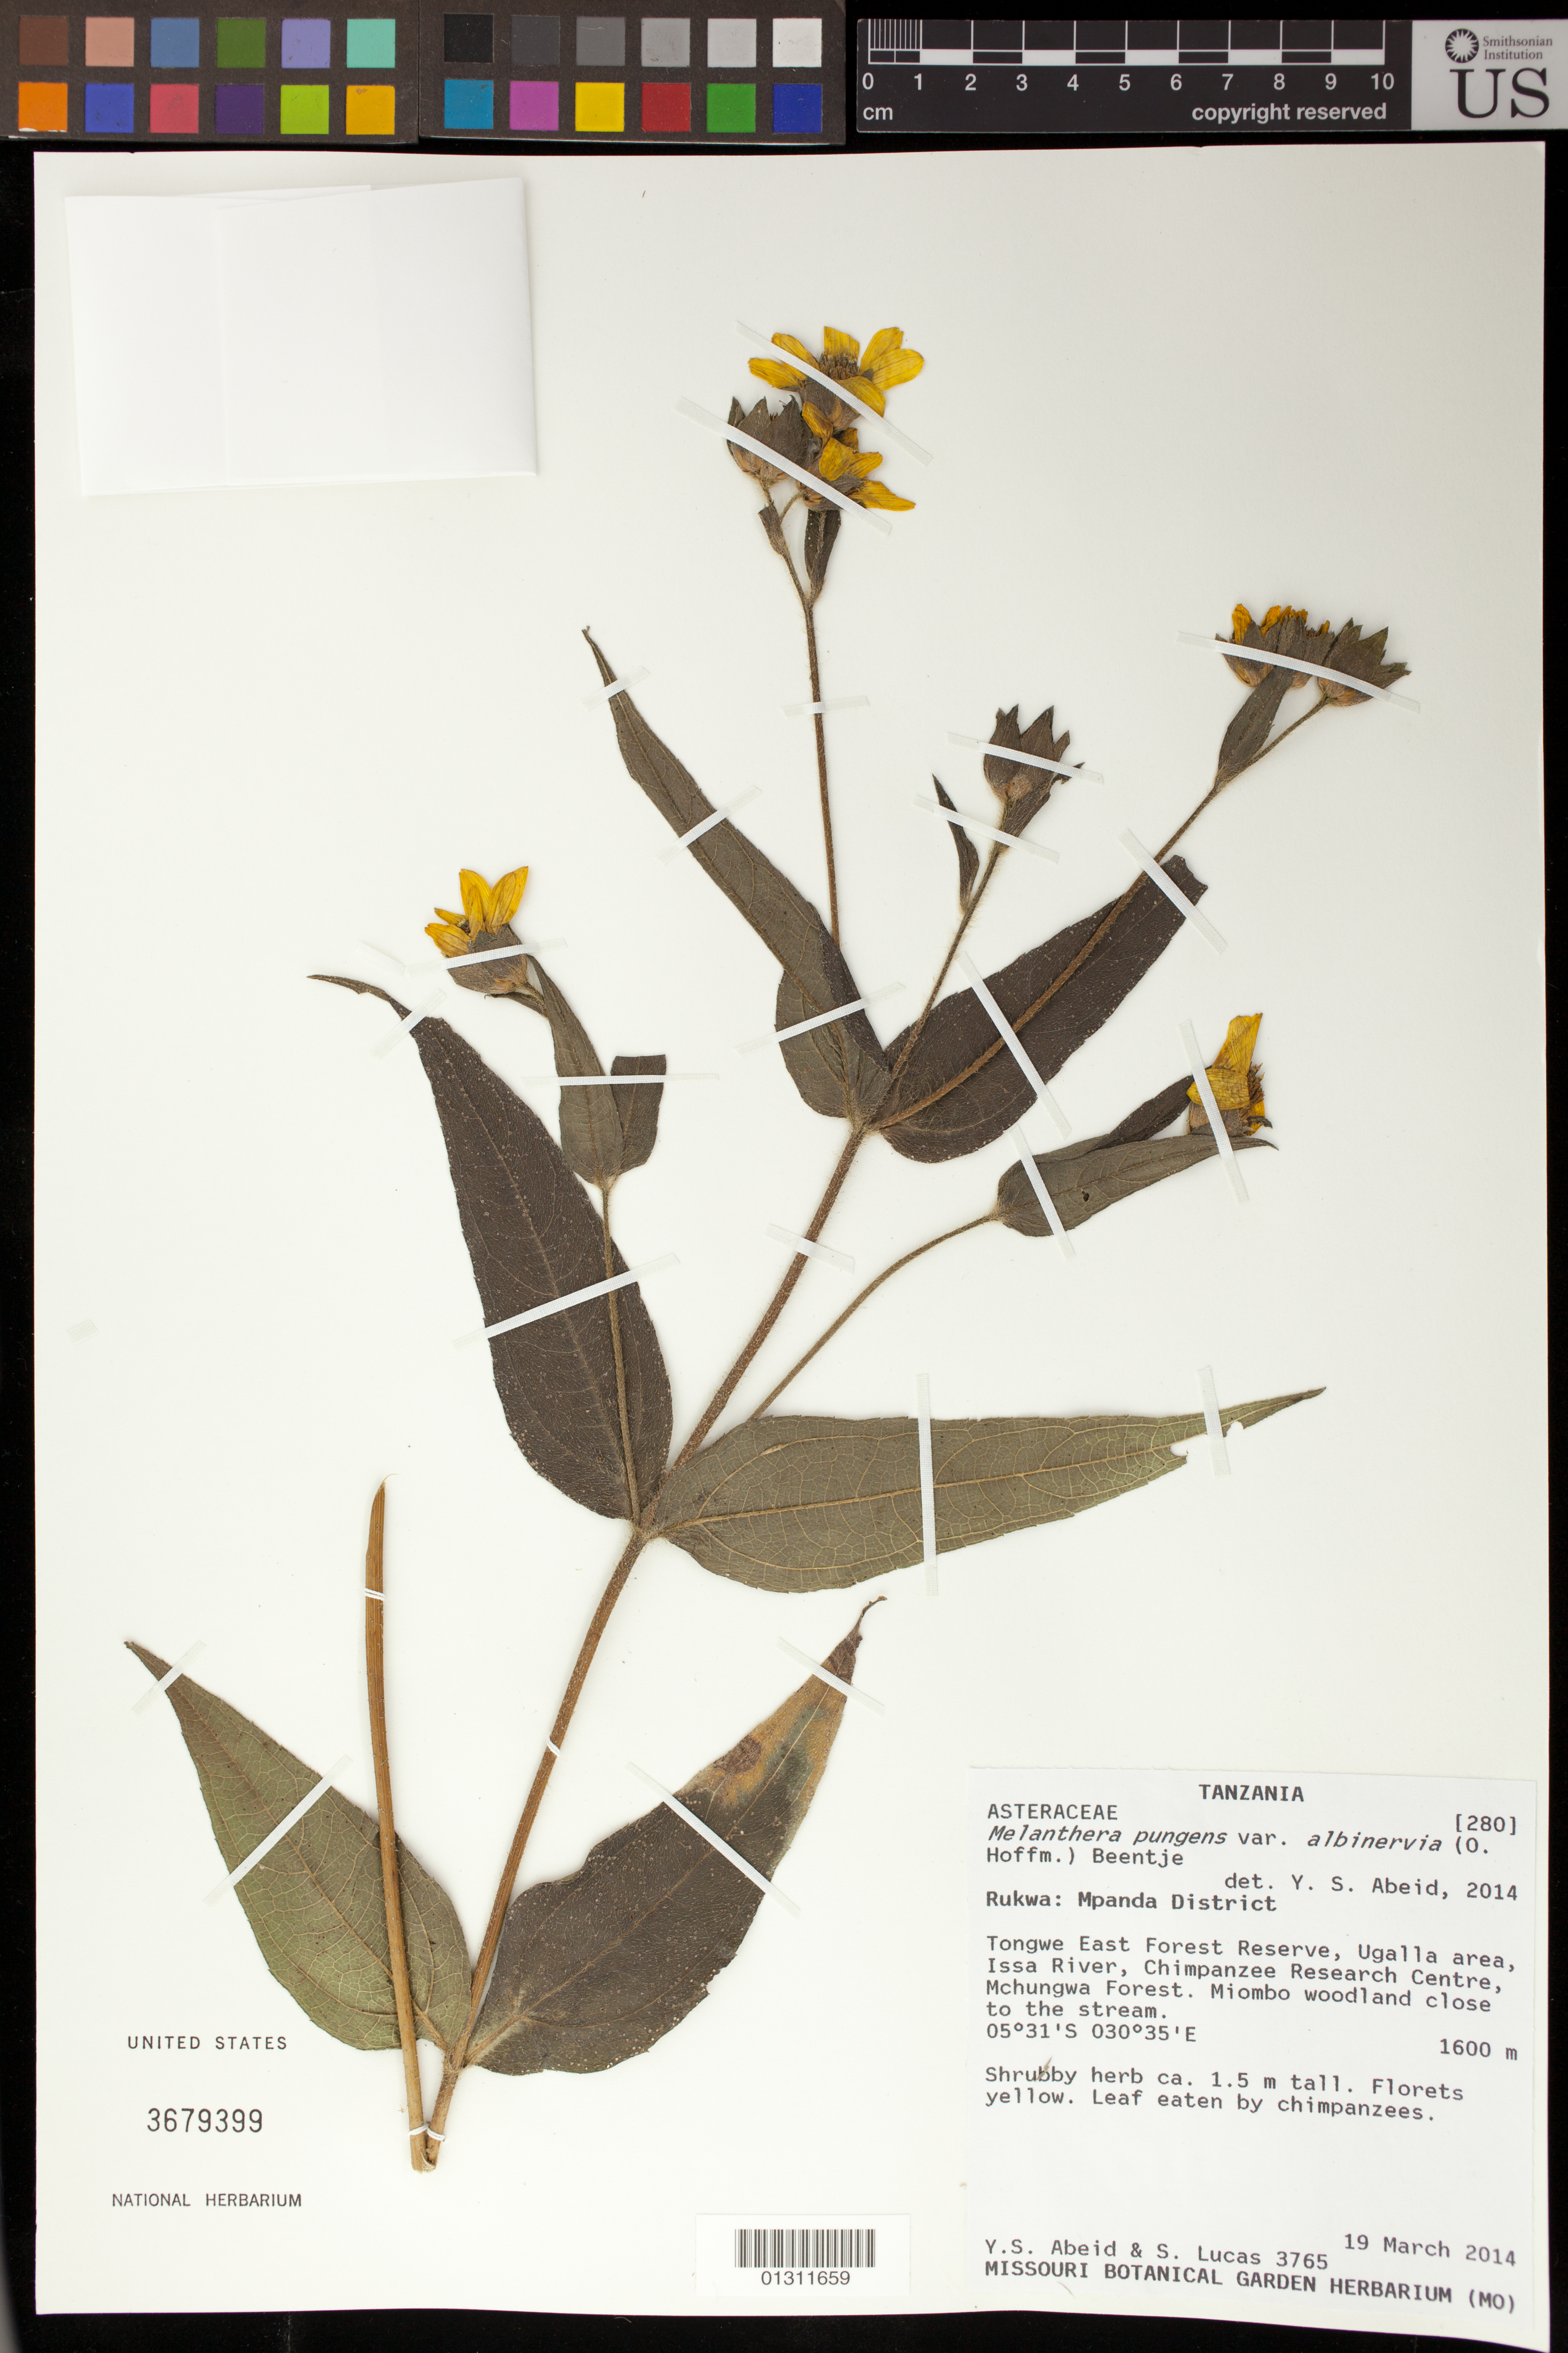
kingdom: Plantae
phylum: Tracheophyta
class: Magnoliopsida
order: Asterales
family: Asteraceae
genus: Melanthera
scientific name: Melanthera pungens var. albinervia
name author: (O. Hoffm.) Beentje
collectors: Y. Abeid & S. Lucas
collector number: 3765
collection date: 2014-03-19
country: Tanzania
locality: Tongawe East Forest Reserve, Ugalla area, Issa River, Chimpanzee Research Centre, Mchungwa Forest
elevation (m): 1600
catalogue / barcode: US 3679399